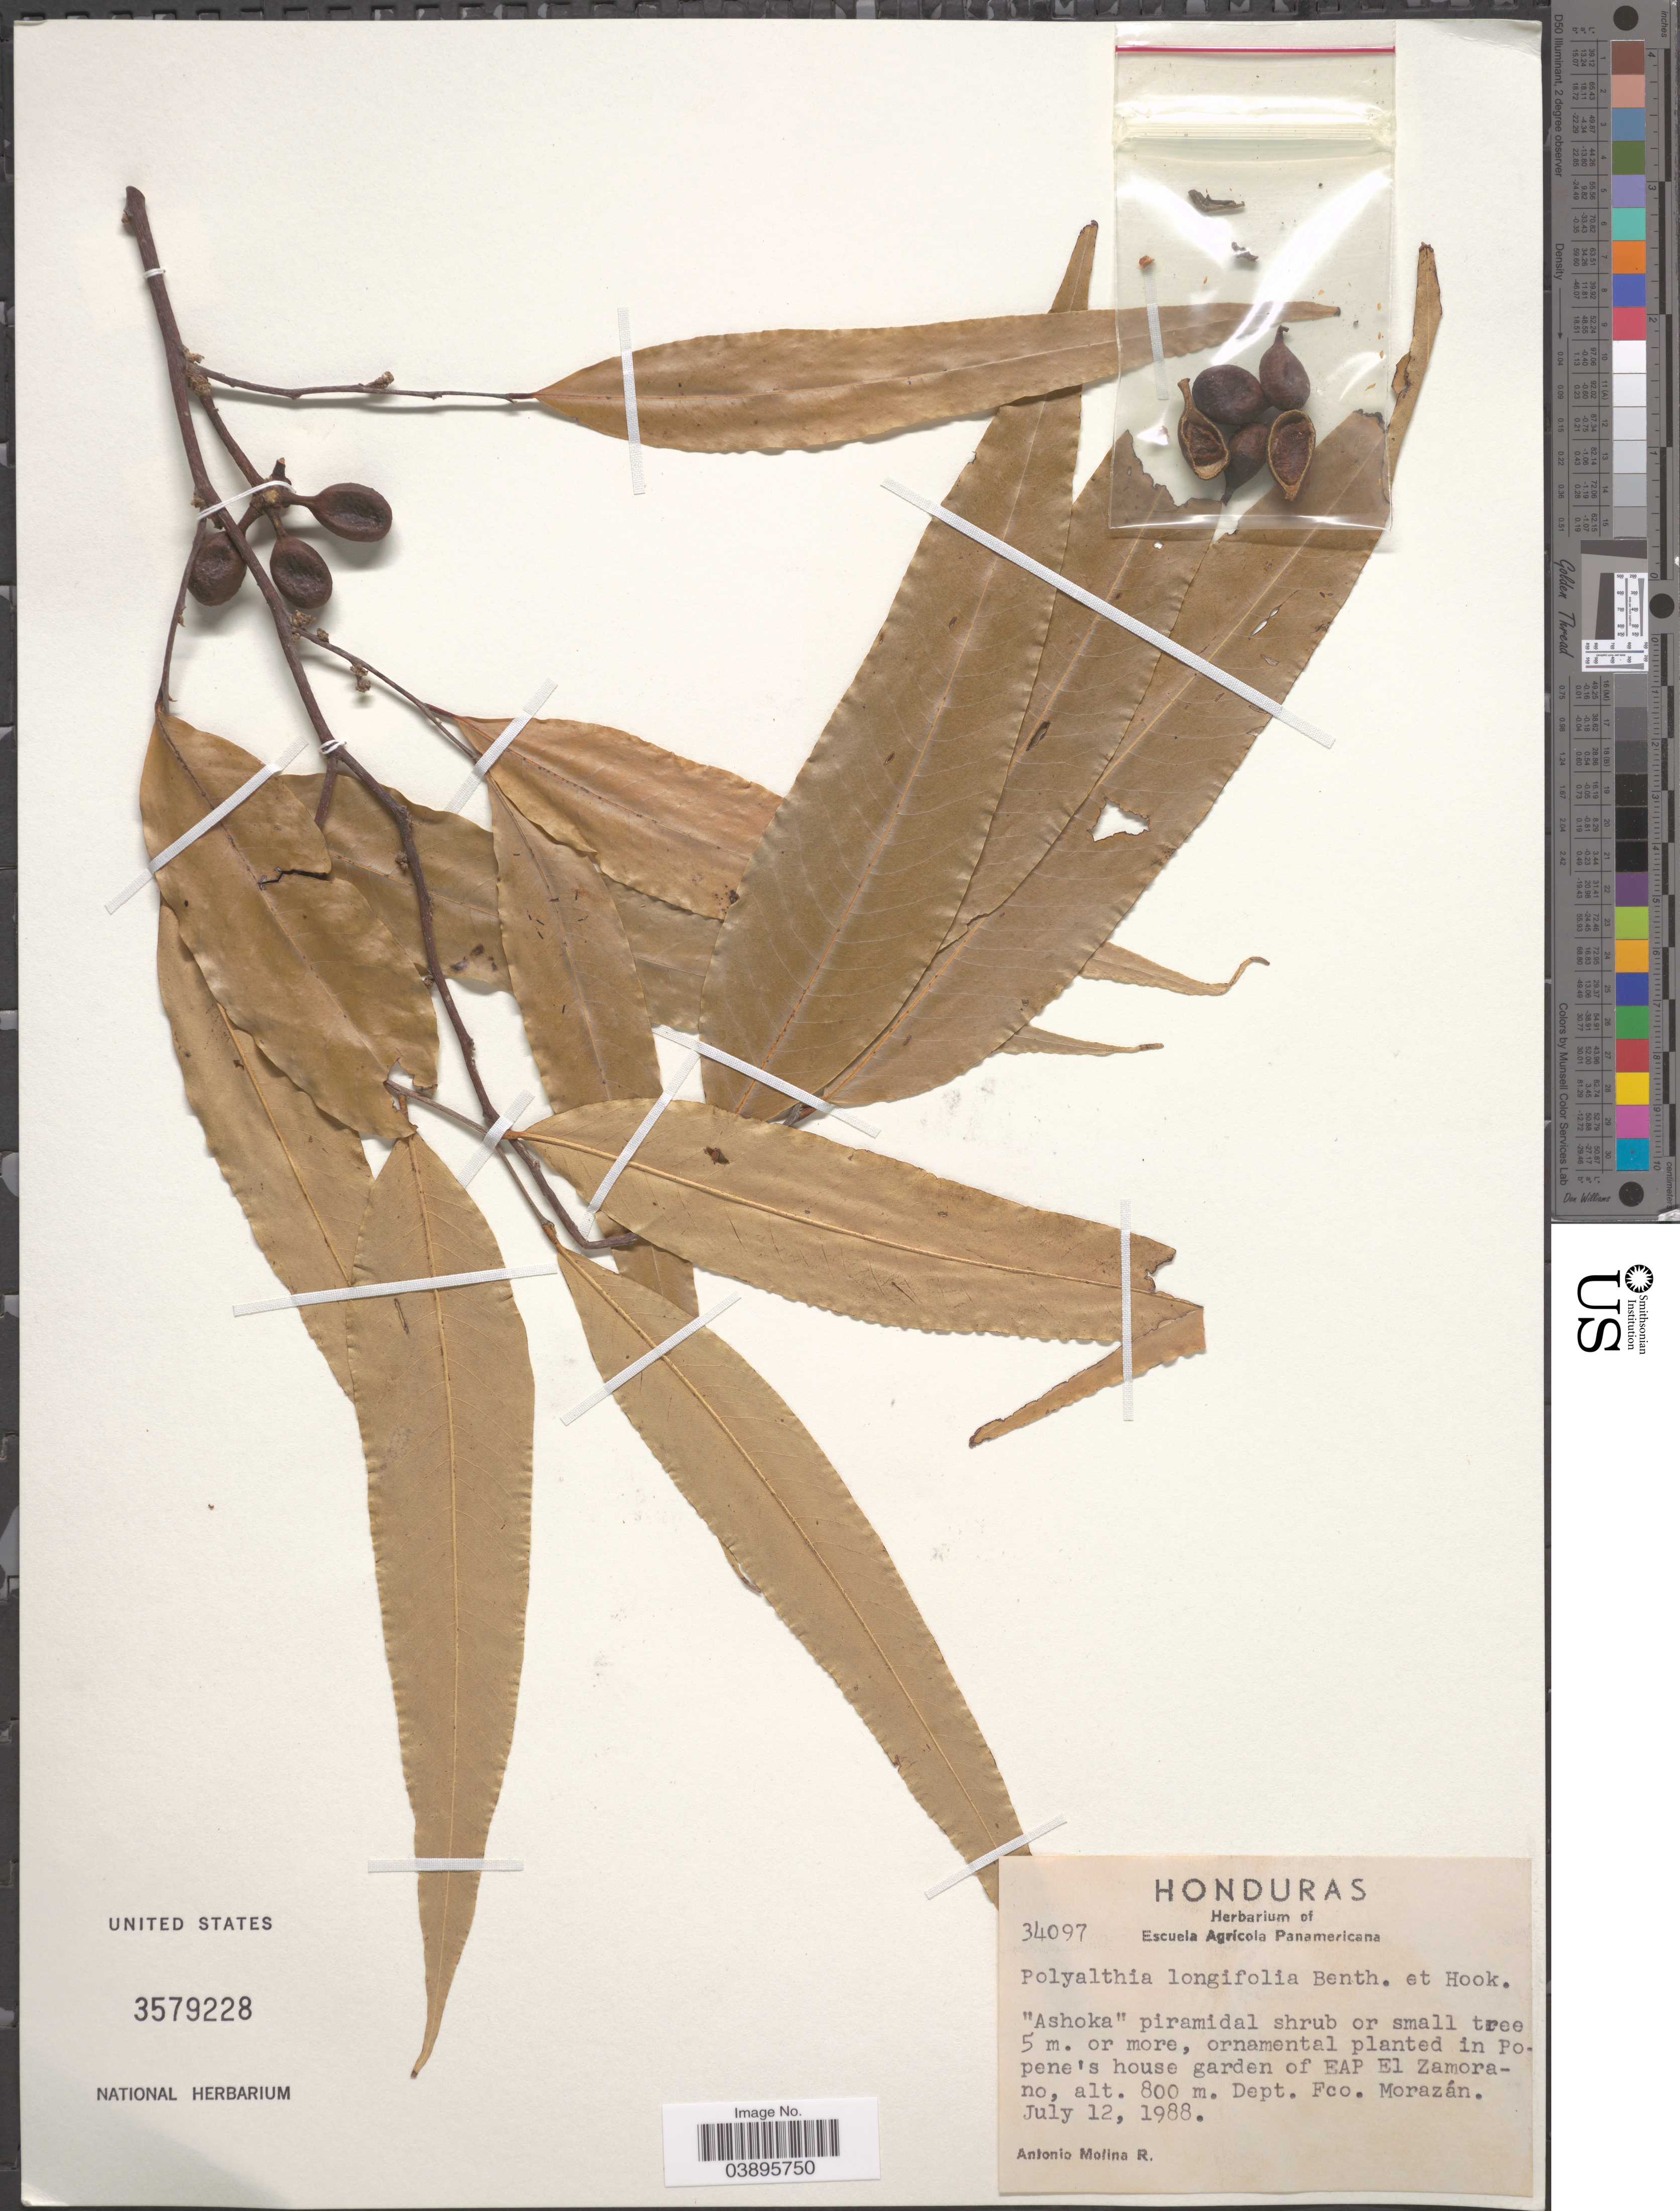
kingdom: Plantae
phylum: Tracheophyta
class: Magnoliopsida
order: Magnoliales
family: Annonaceae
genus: Polyalthia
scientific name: Polyalthia longifolia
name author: (Sonn.) Thwaites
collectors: A. Molina R.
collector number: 34097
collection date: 1988-07-12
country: Honduras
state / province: Fco. Morazán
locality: In Popene's house garden of EAP El Zamorano, Dept. Fco. Morazán.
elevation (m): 800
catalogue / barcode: US 3579228